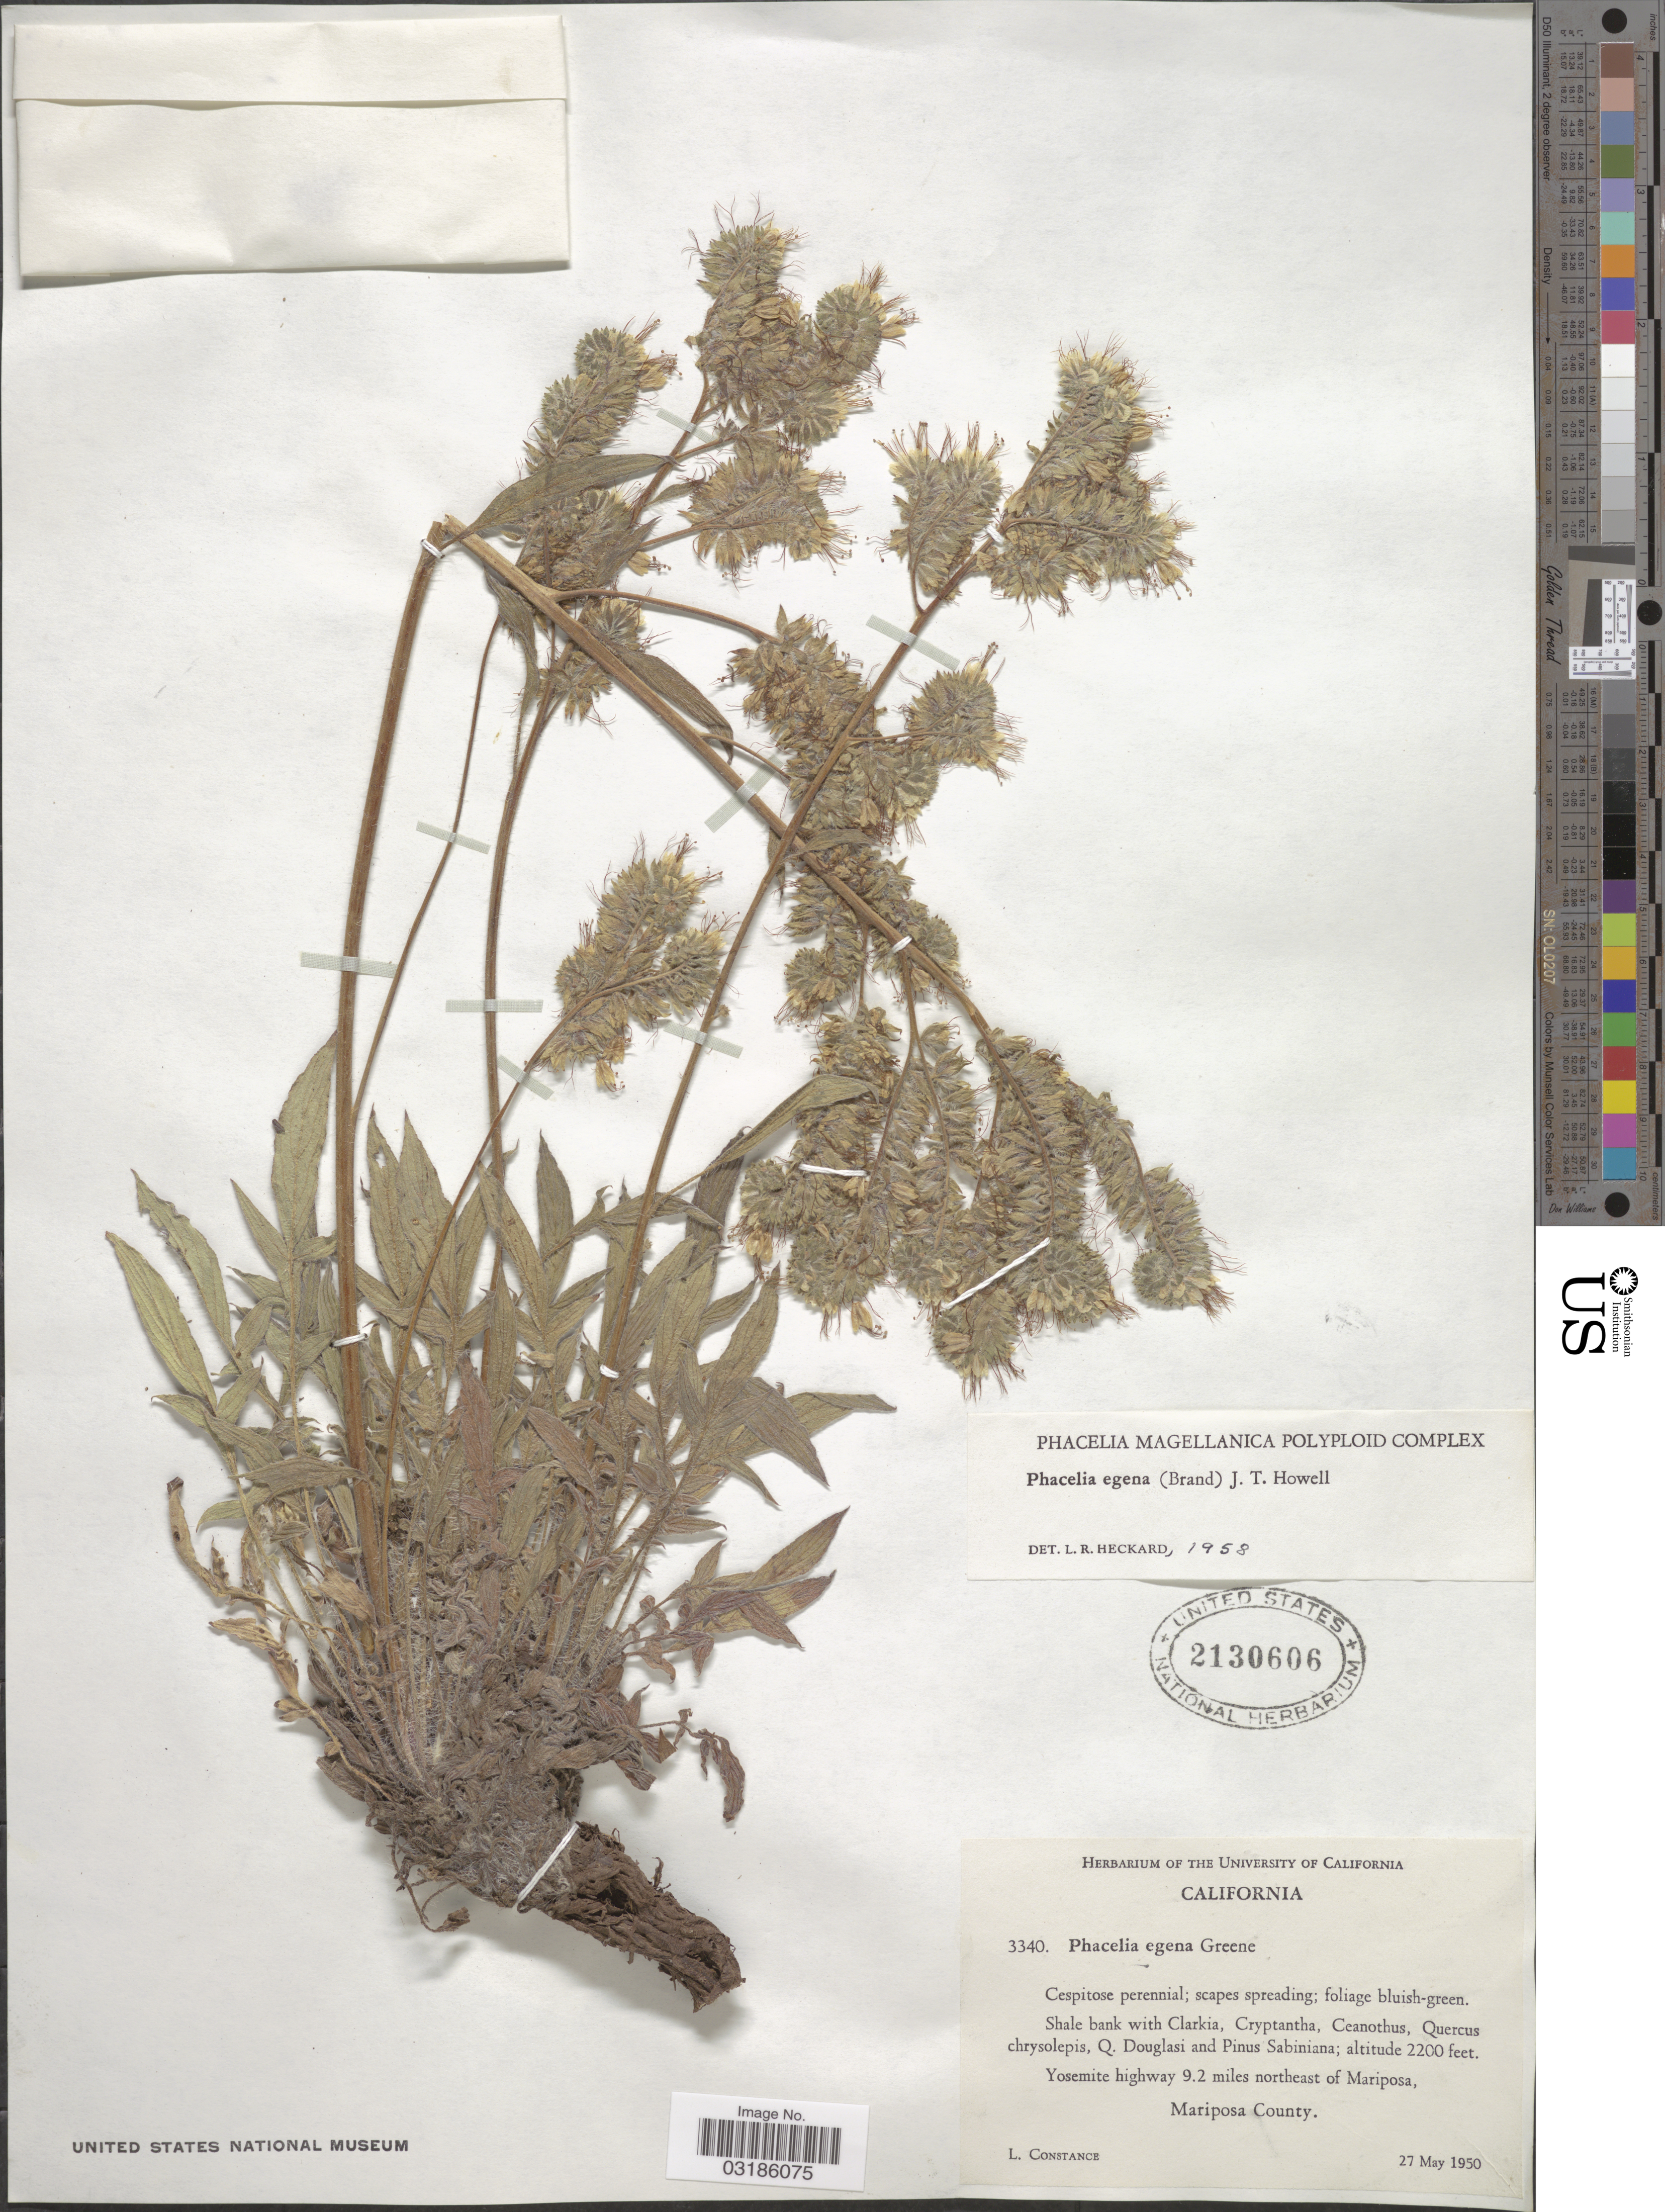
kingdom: Plantae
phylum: Tracheophyta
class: Magnoliopsida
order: Boraginales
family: Hydrophyllaceae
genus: Phacelia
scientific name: Phacelia egena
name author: (Brand) Howell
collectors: L. Constance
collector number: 3340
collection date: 1950-05-27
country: United States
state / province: California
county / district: Mariposa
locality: Yosemite highway 9.2 miles northeast of Mariposa. Mariposa County.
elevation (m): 671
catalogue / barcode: US 2130606